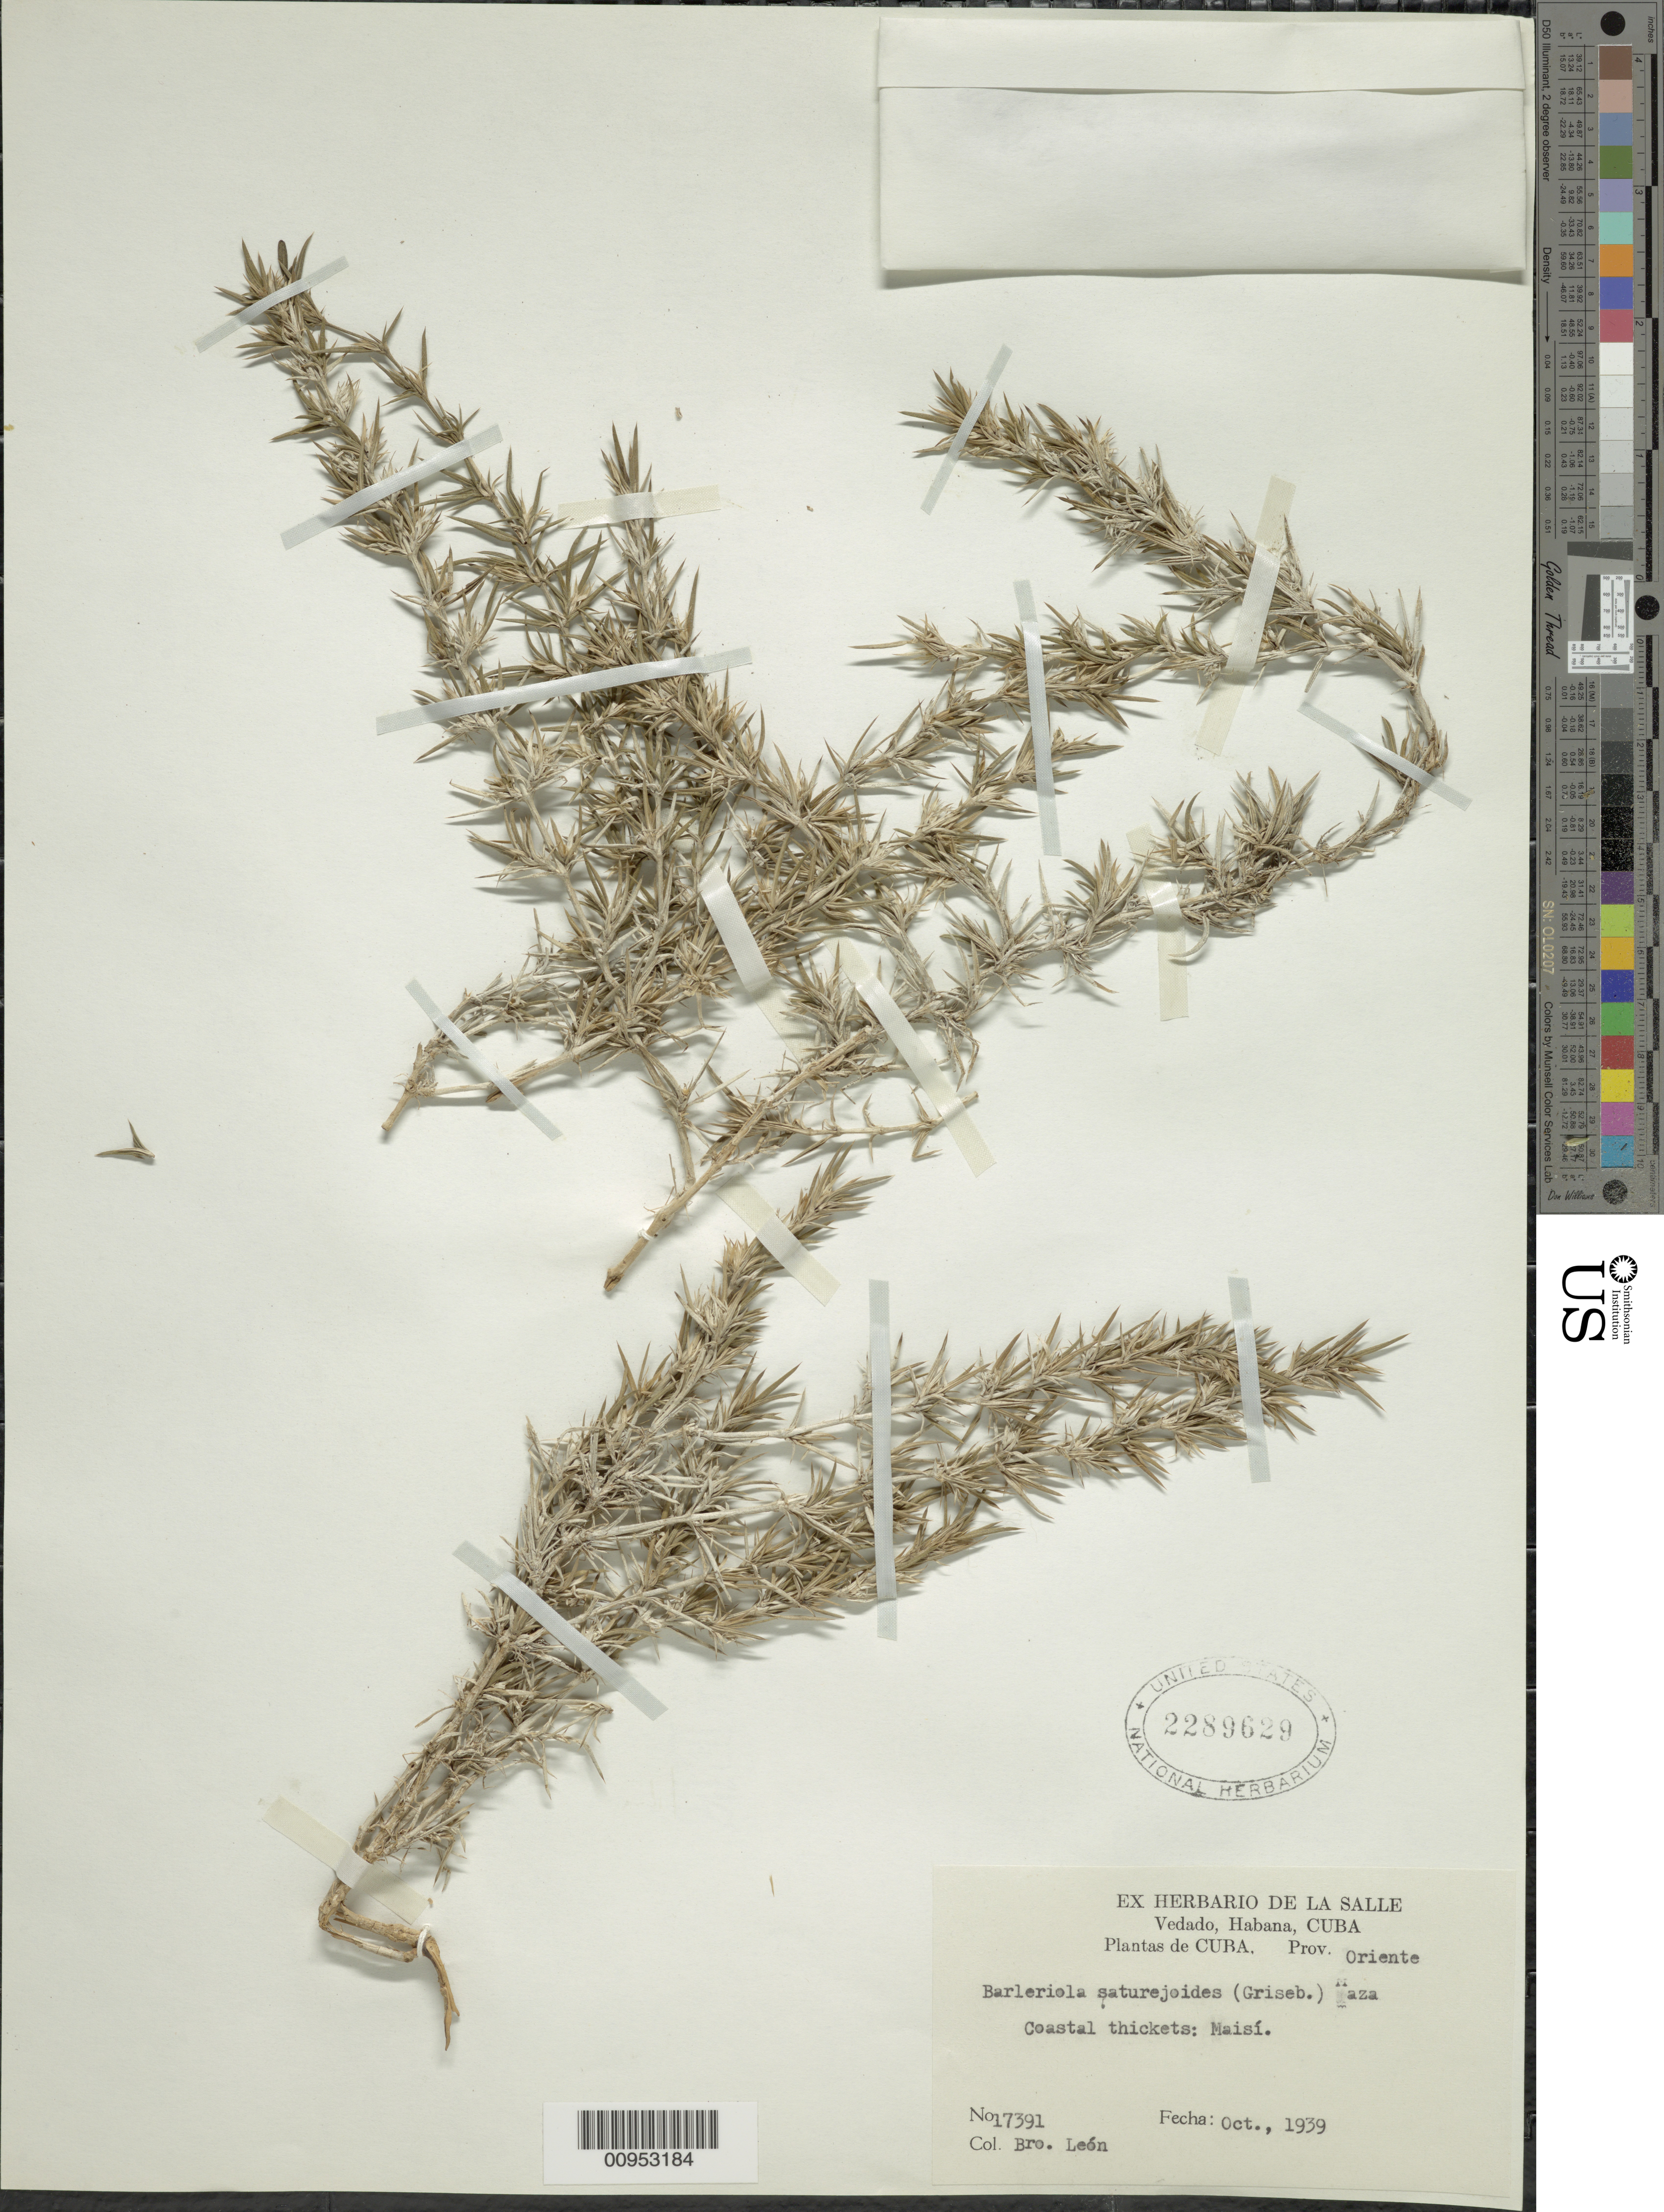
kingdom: Plantae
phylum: Tracheophyta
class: Magnoliopsida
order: Lamiales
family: Acanthaceae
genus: Barleriola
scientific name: Barleriola saturejoides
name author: (Griseb.) M. Gómez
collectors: Bro. León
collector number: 17391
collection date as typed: Oct 1939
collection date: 1939-10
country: Cuba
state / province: Oriente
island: Cuba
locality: Maisí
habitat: Coastal thickets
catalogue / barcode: US 2289629